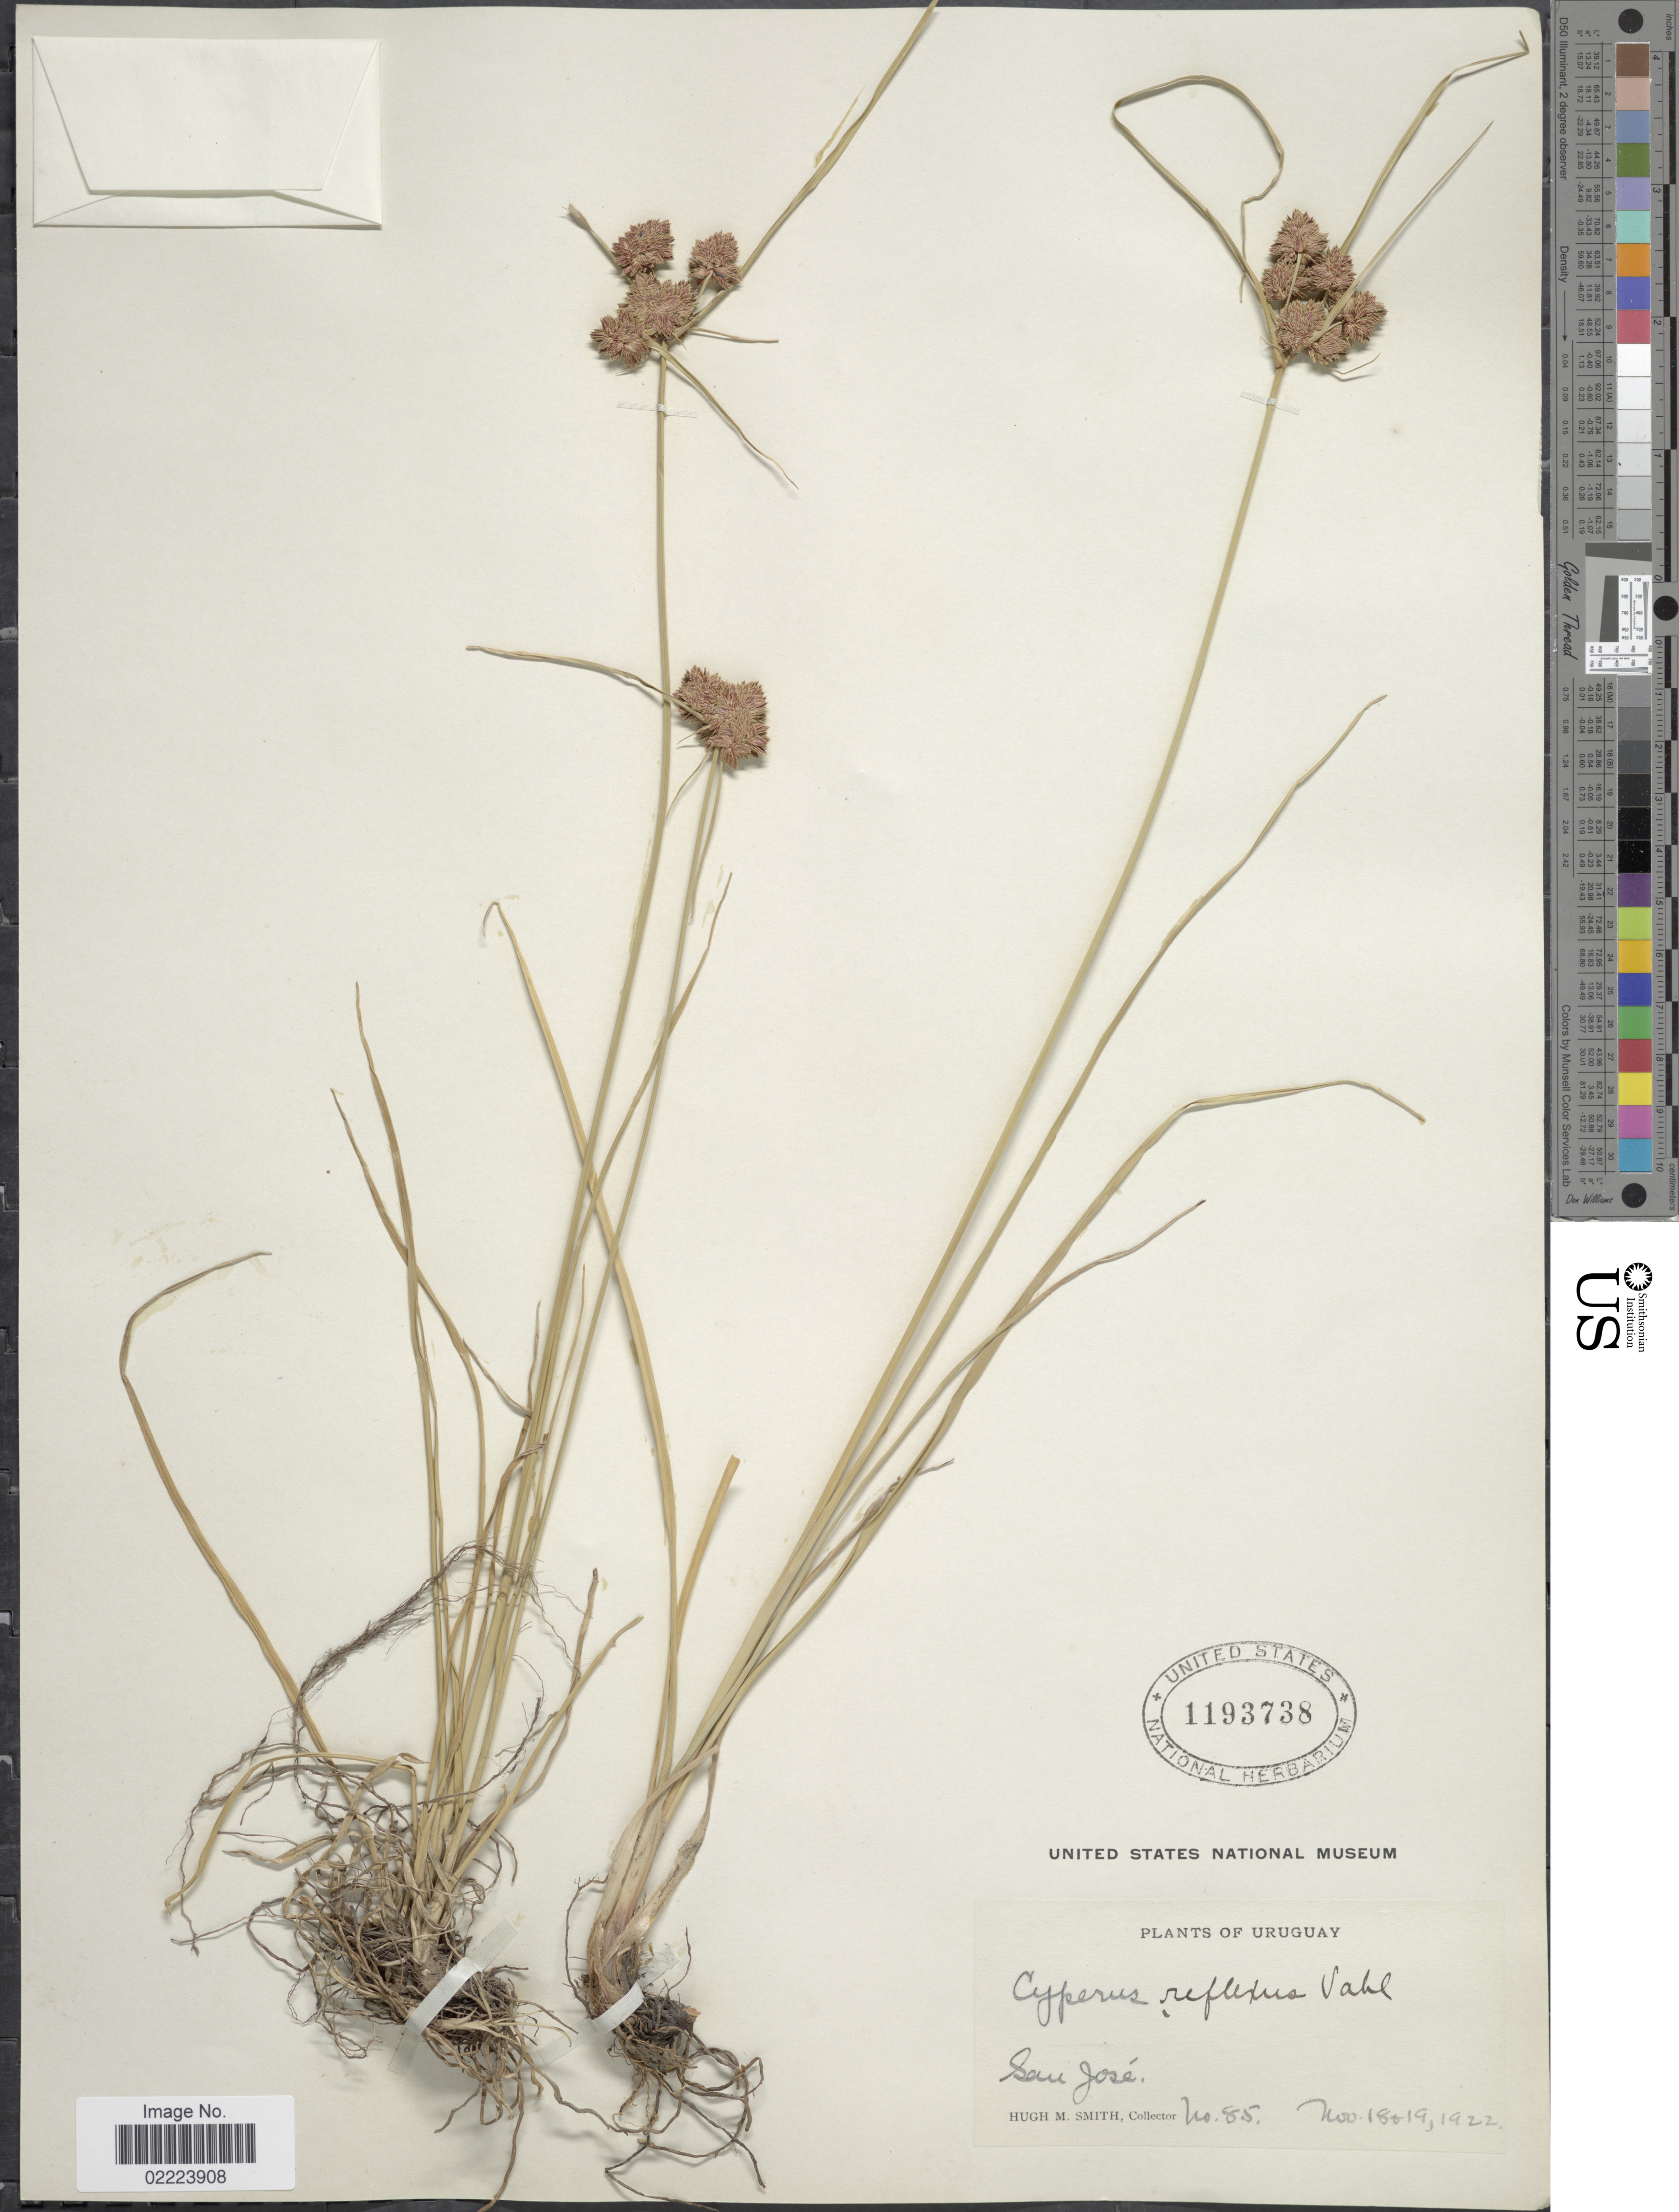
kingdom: Plantae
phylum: Tracheophyta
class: Liliopsida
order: Poales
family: Cyperaceae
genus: Cyperus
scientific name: Cyperus reflexus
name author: Vahl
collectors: H. M. Smith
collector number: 85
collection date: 1922-11-18/1922-11-19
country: Uruguay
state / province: San Jose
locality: San Jose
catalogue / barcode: US 1193738